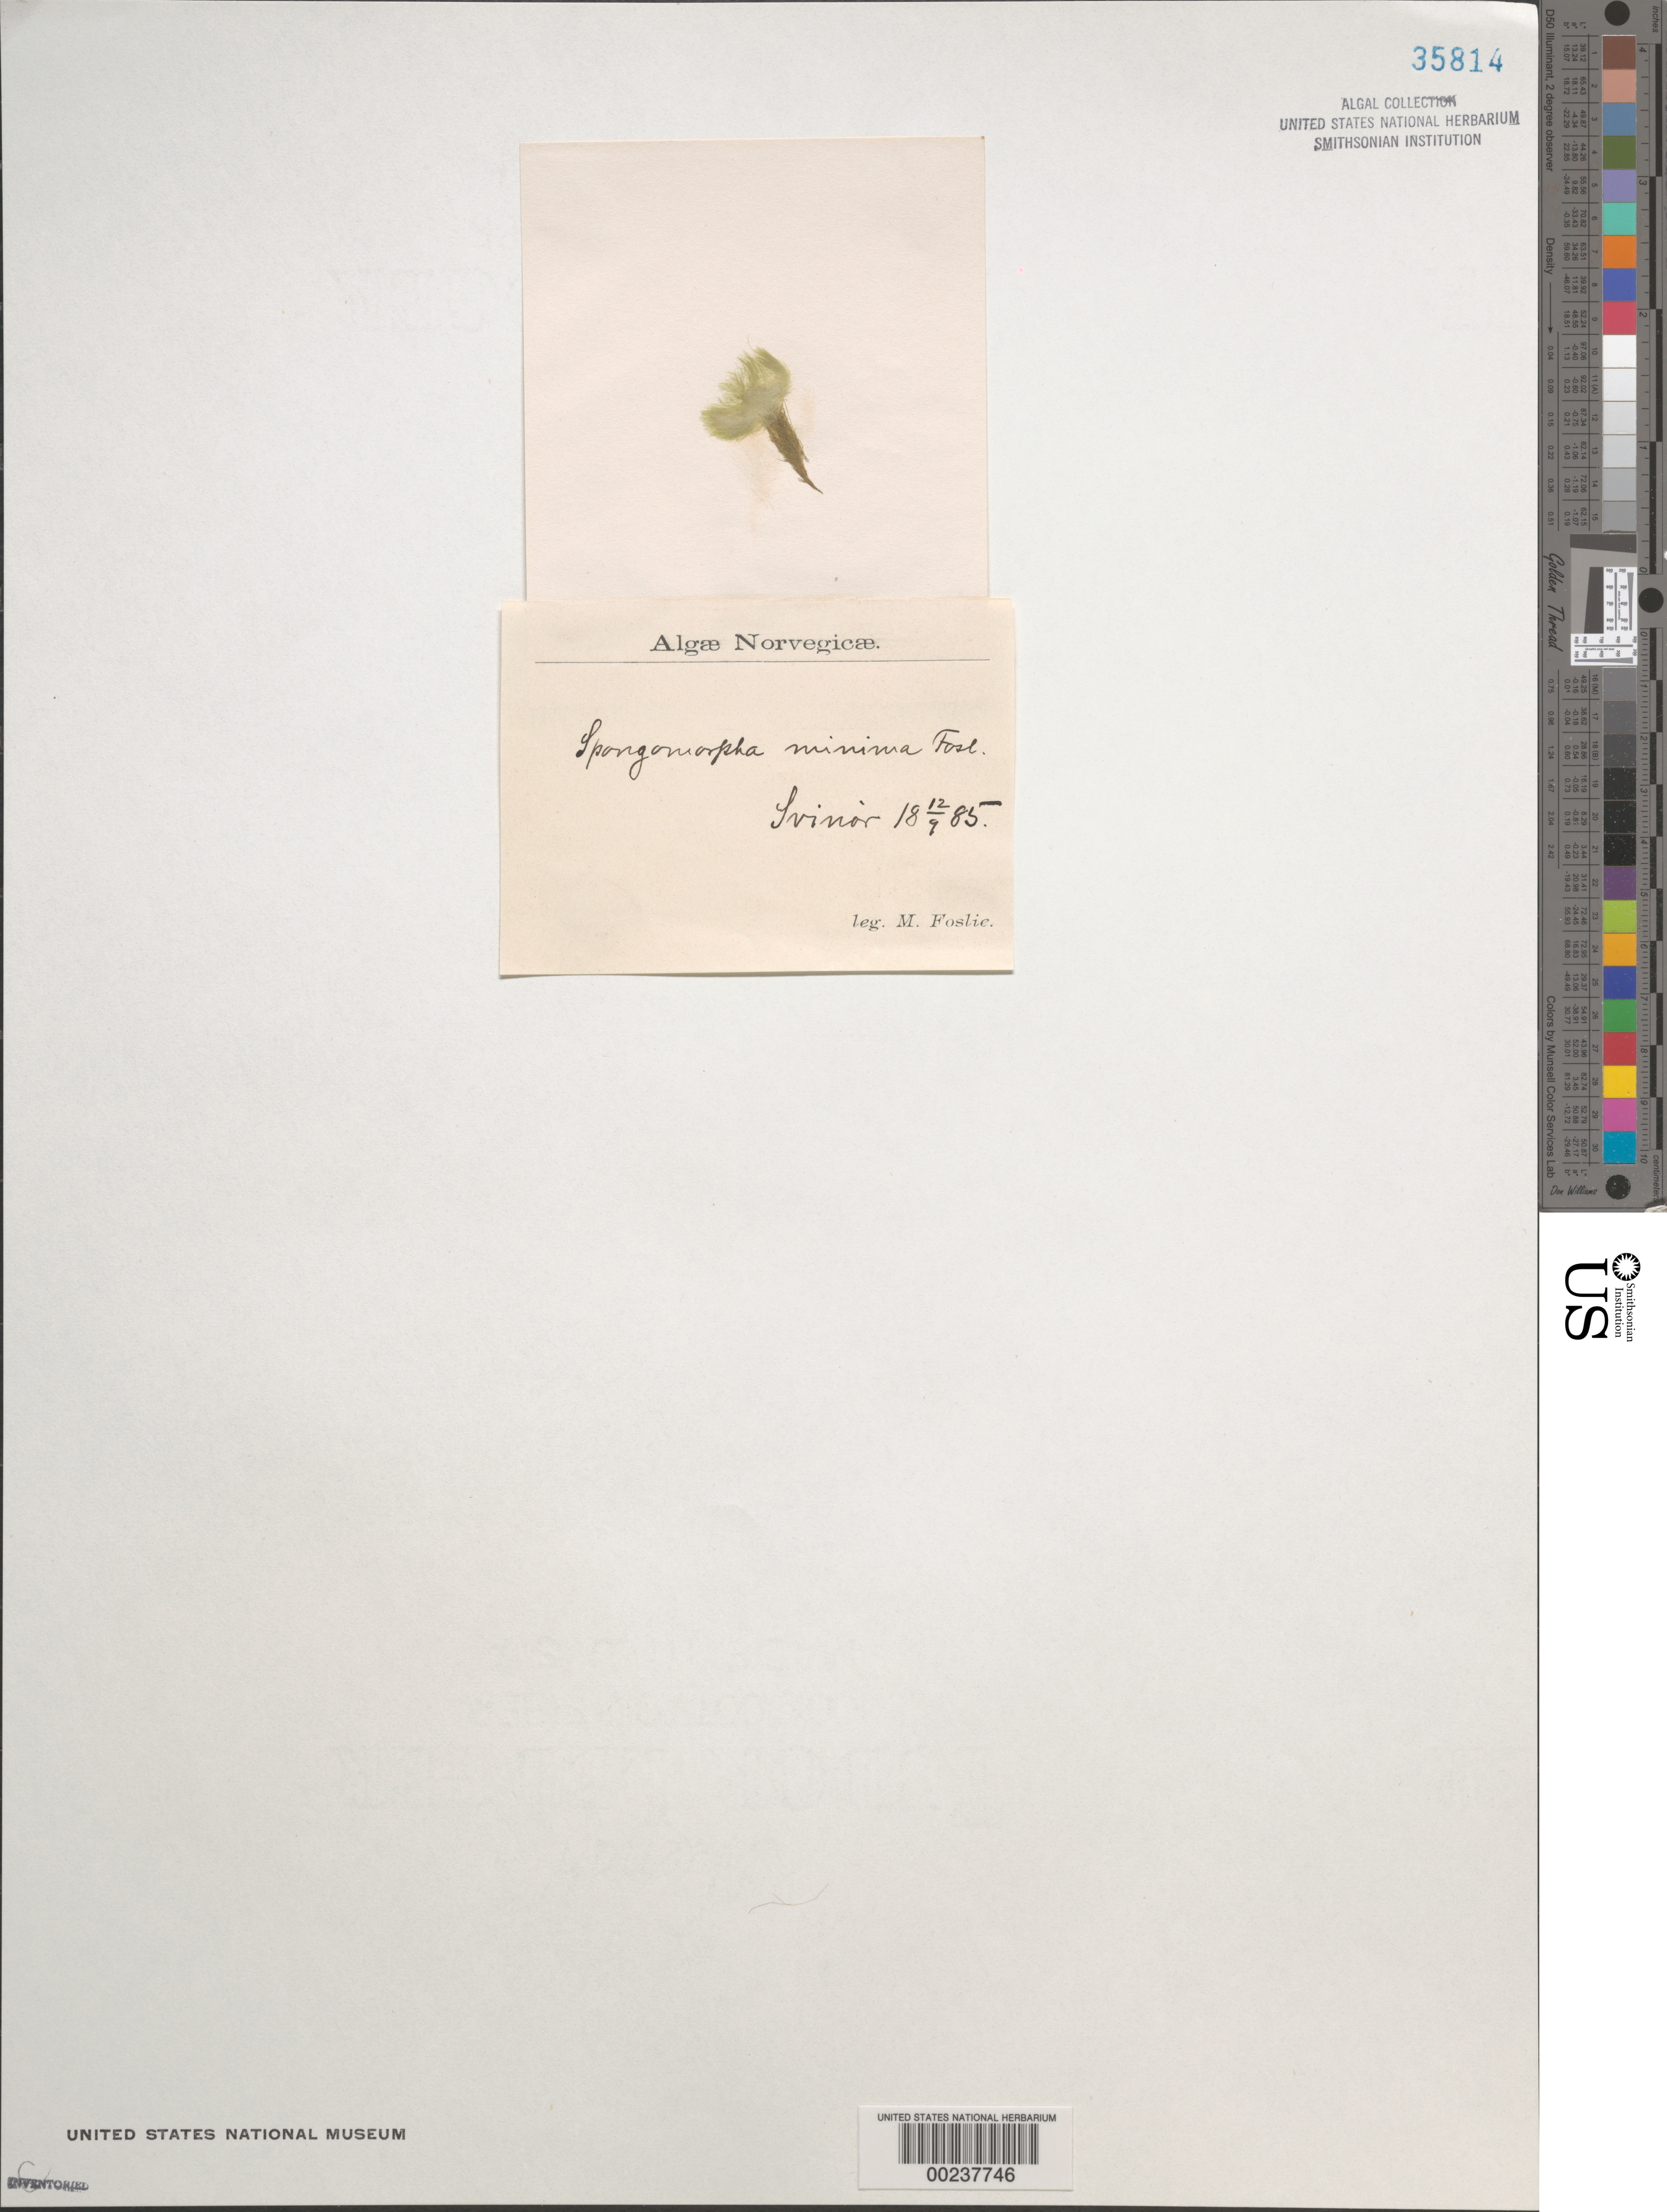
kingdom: Plantae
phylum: Chlorophyta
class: Ulvophyceae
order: Ulotrichales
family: Ulotrichaceae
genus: Spongomorpha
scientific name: Spongomorpha minima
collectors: M. Foslie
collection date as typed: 12 Sep 1885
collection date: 1885-09-12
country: Norway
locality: Svinor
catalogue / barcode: US 35814